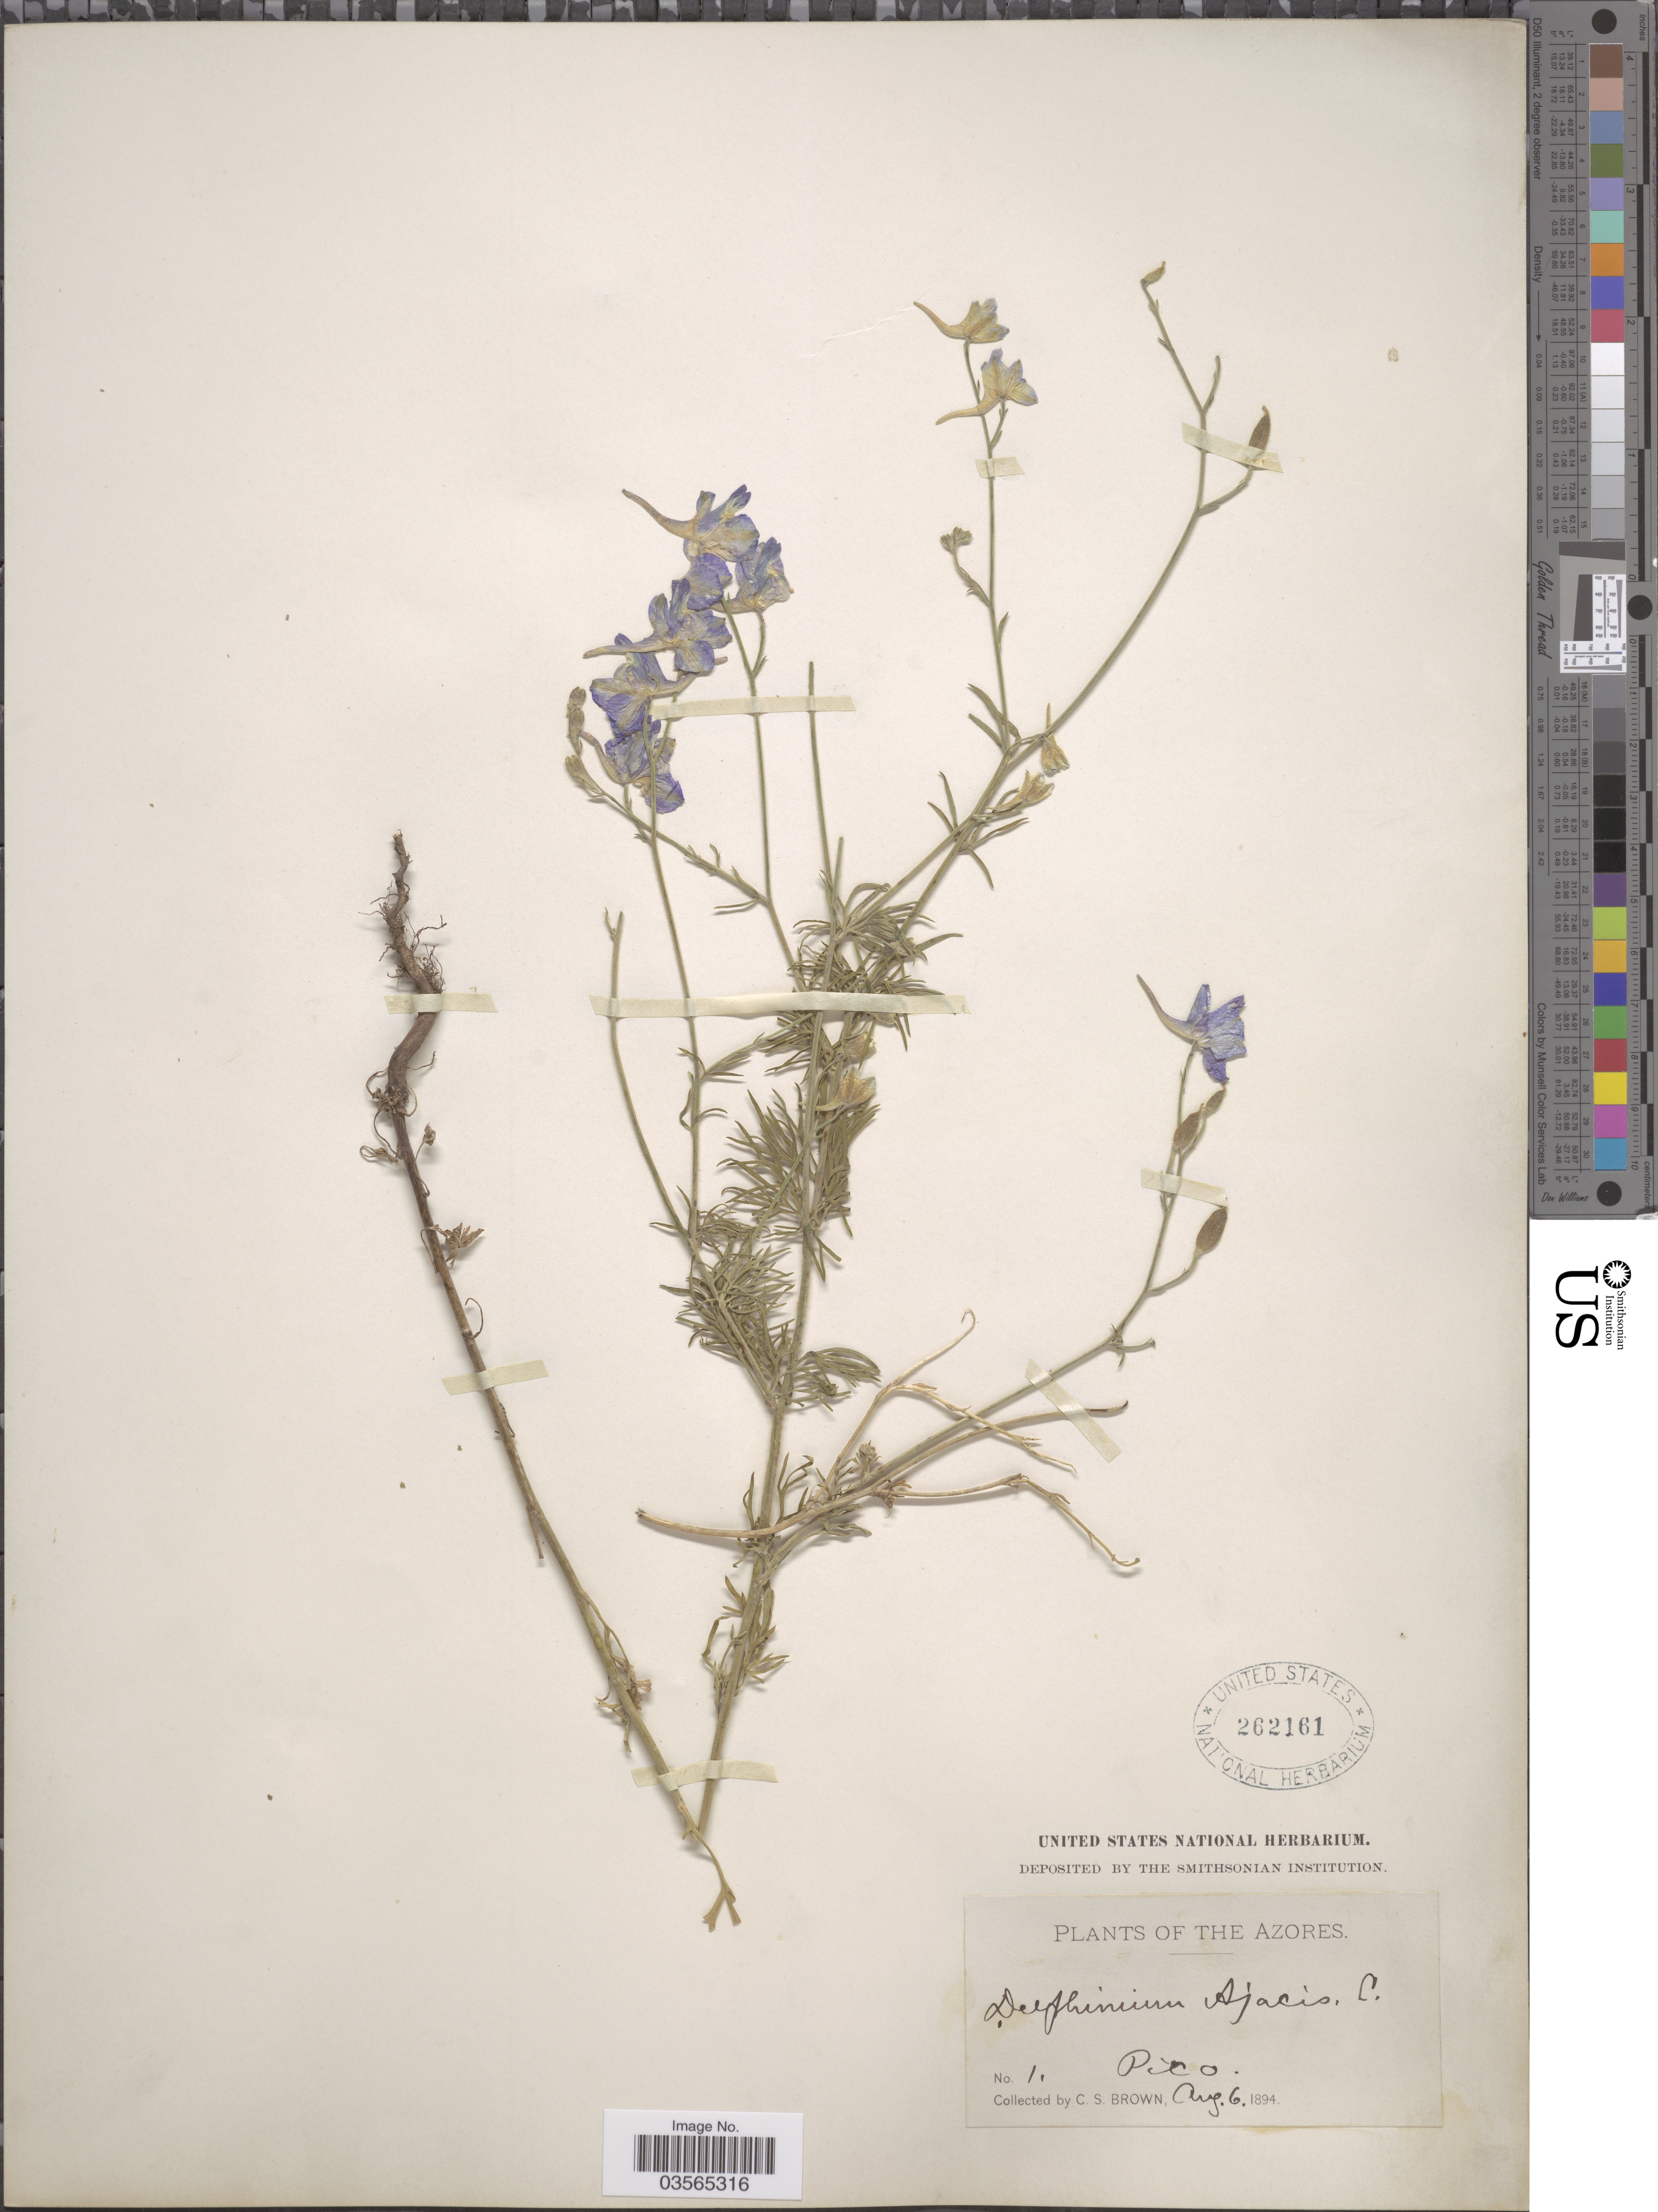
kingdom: Plantae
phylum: Tracheophyta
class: Magnoliopsida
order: Ranunculales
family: Ranunculaceae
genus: Delphinium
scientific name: Delphinium ambiguum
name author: L.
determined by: Strong, Mark T., (BOT), Smithsonian Institution - National Museum of Natural History (UNITED STATES)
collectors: C. S. Brown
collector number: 1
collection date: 1894-08-06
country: Portugal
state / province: Azores (Aut. Reg.)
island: Pico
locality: Pico.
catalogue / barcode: US 262161